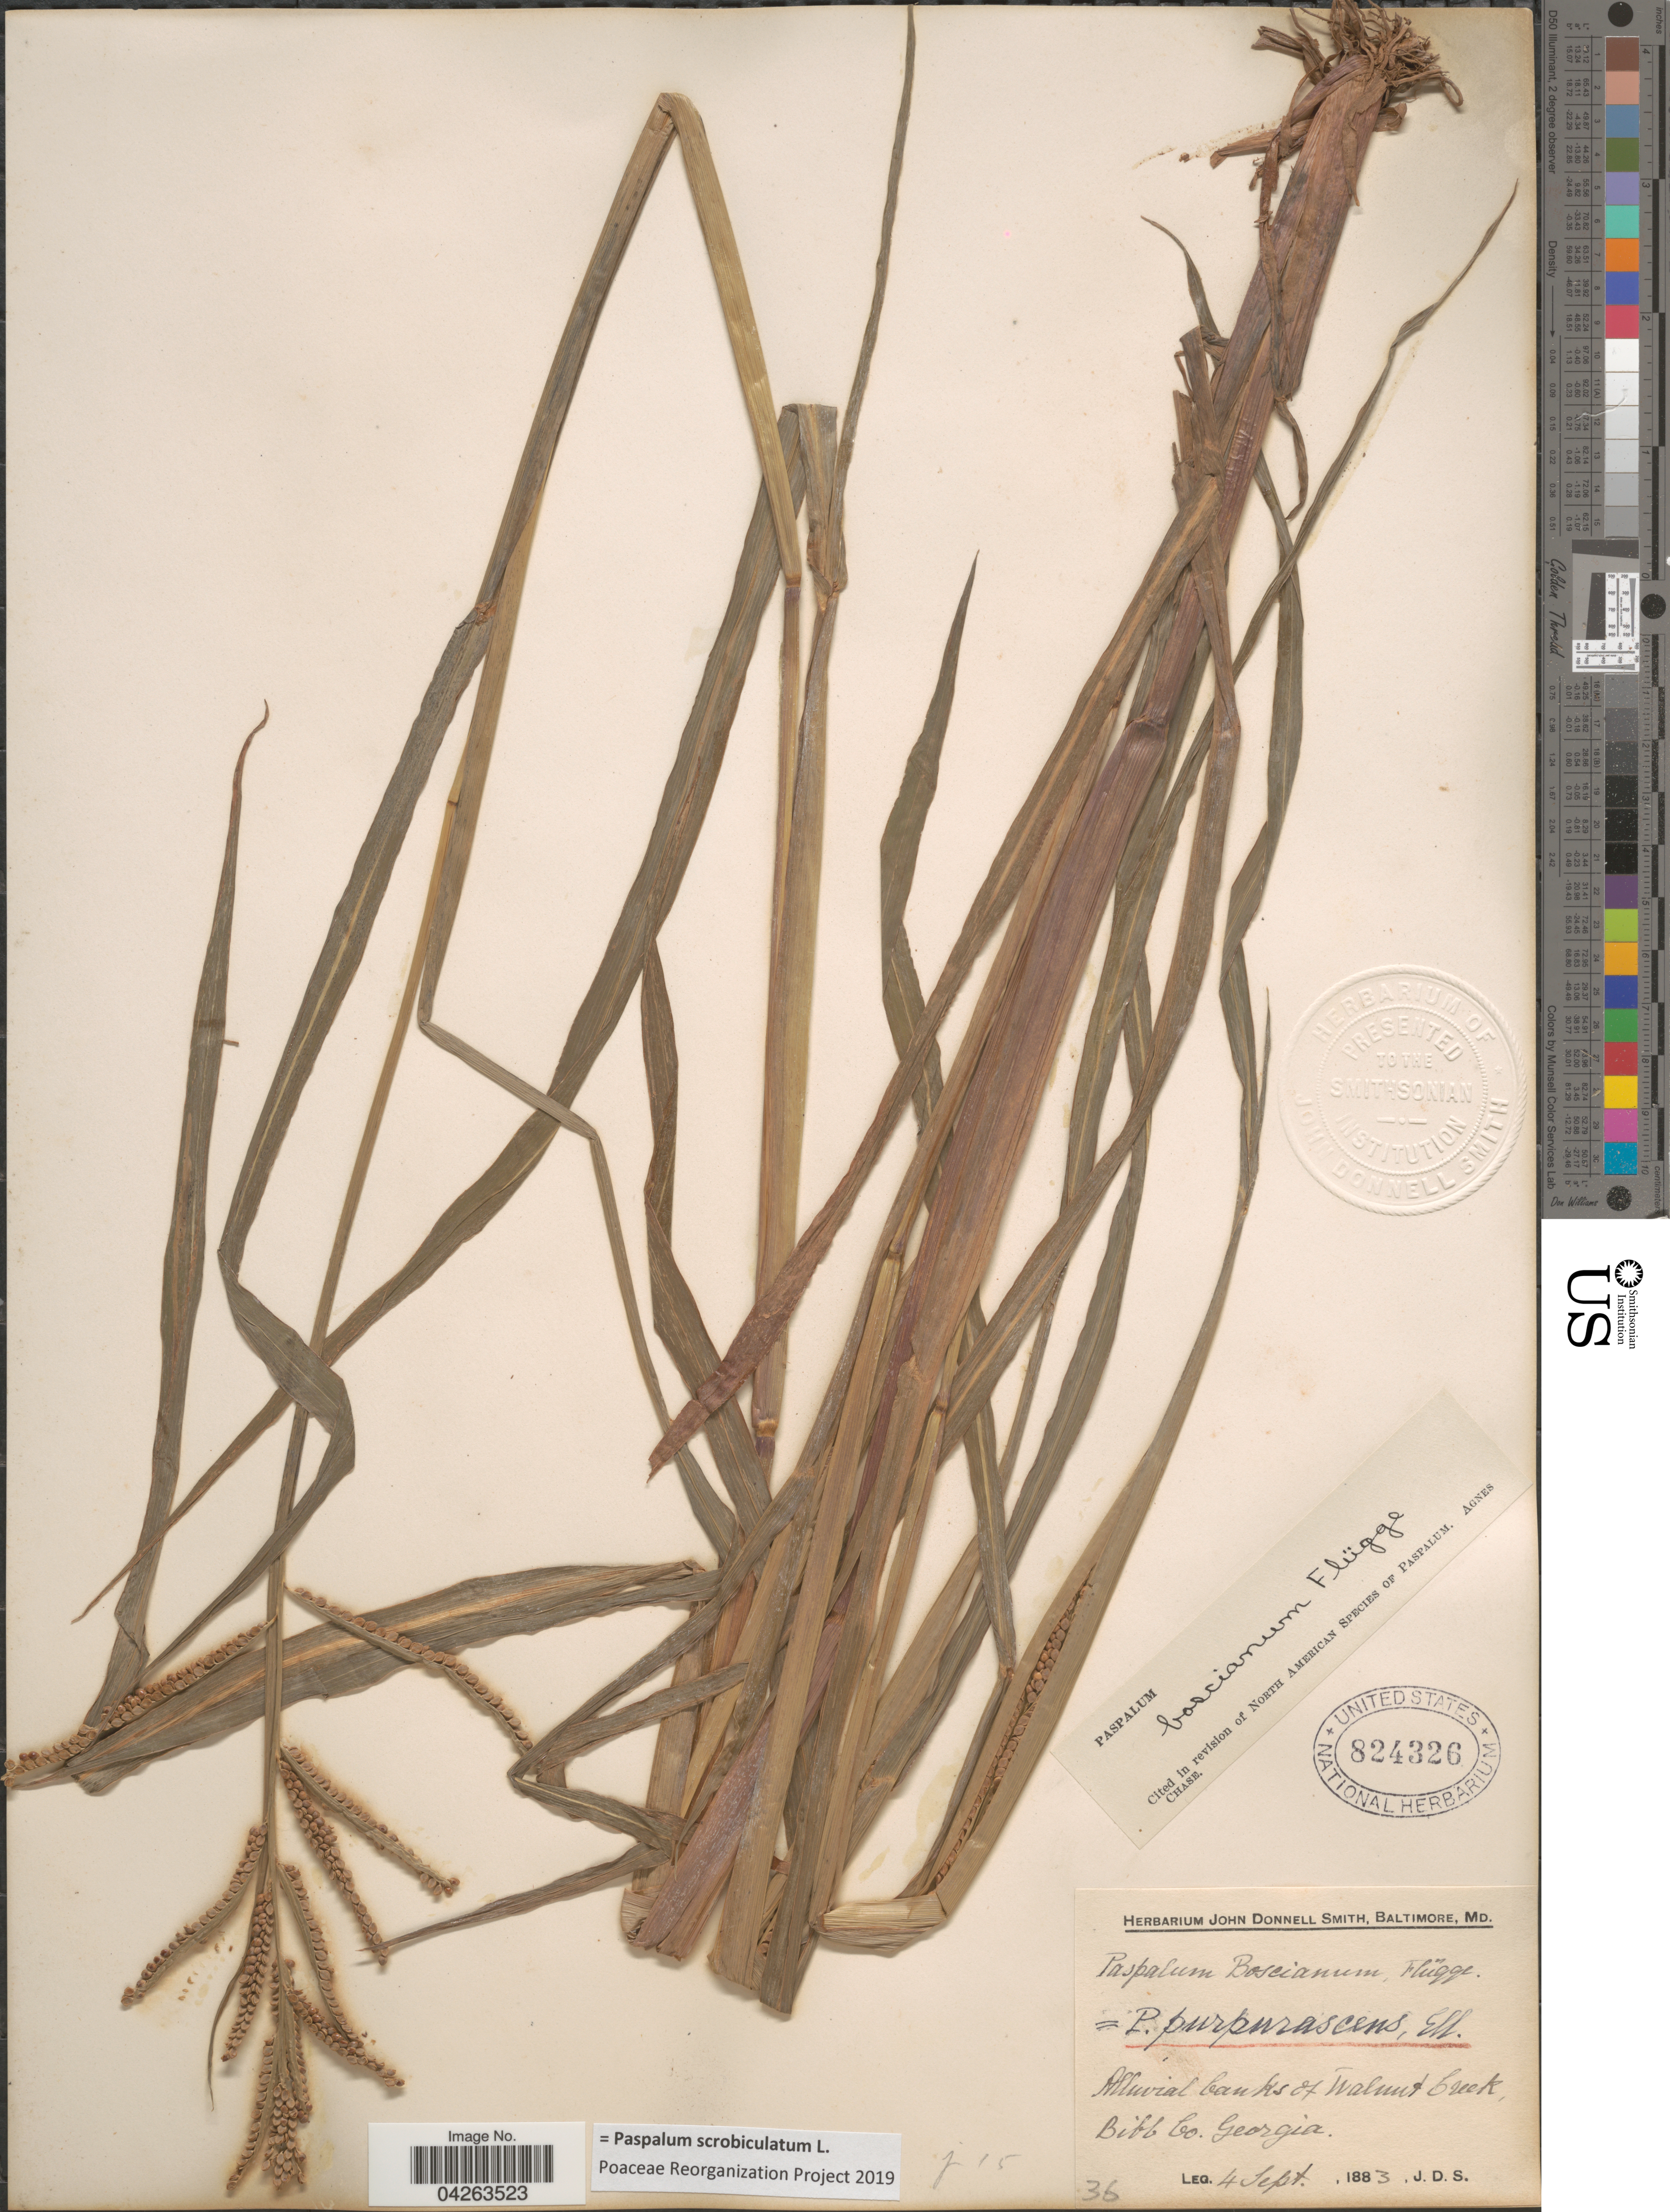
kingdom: Plantae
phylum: Tracheophyta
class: Liliopsida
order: Poales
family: Poaceae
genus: Paspalum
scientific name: Paspalum scrobiculatum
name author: L.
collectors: J. Donnell Smith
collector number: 36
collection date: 1883-09-04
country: United States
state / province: Georgia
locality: Alluvial banks of Walnut Creek, Bibb Co.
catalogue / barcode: US 824326